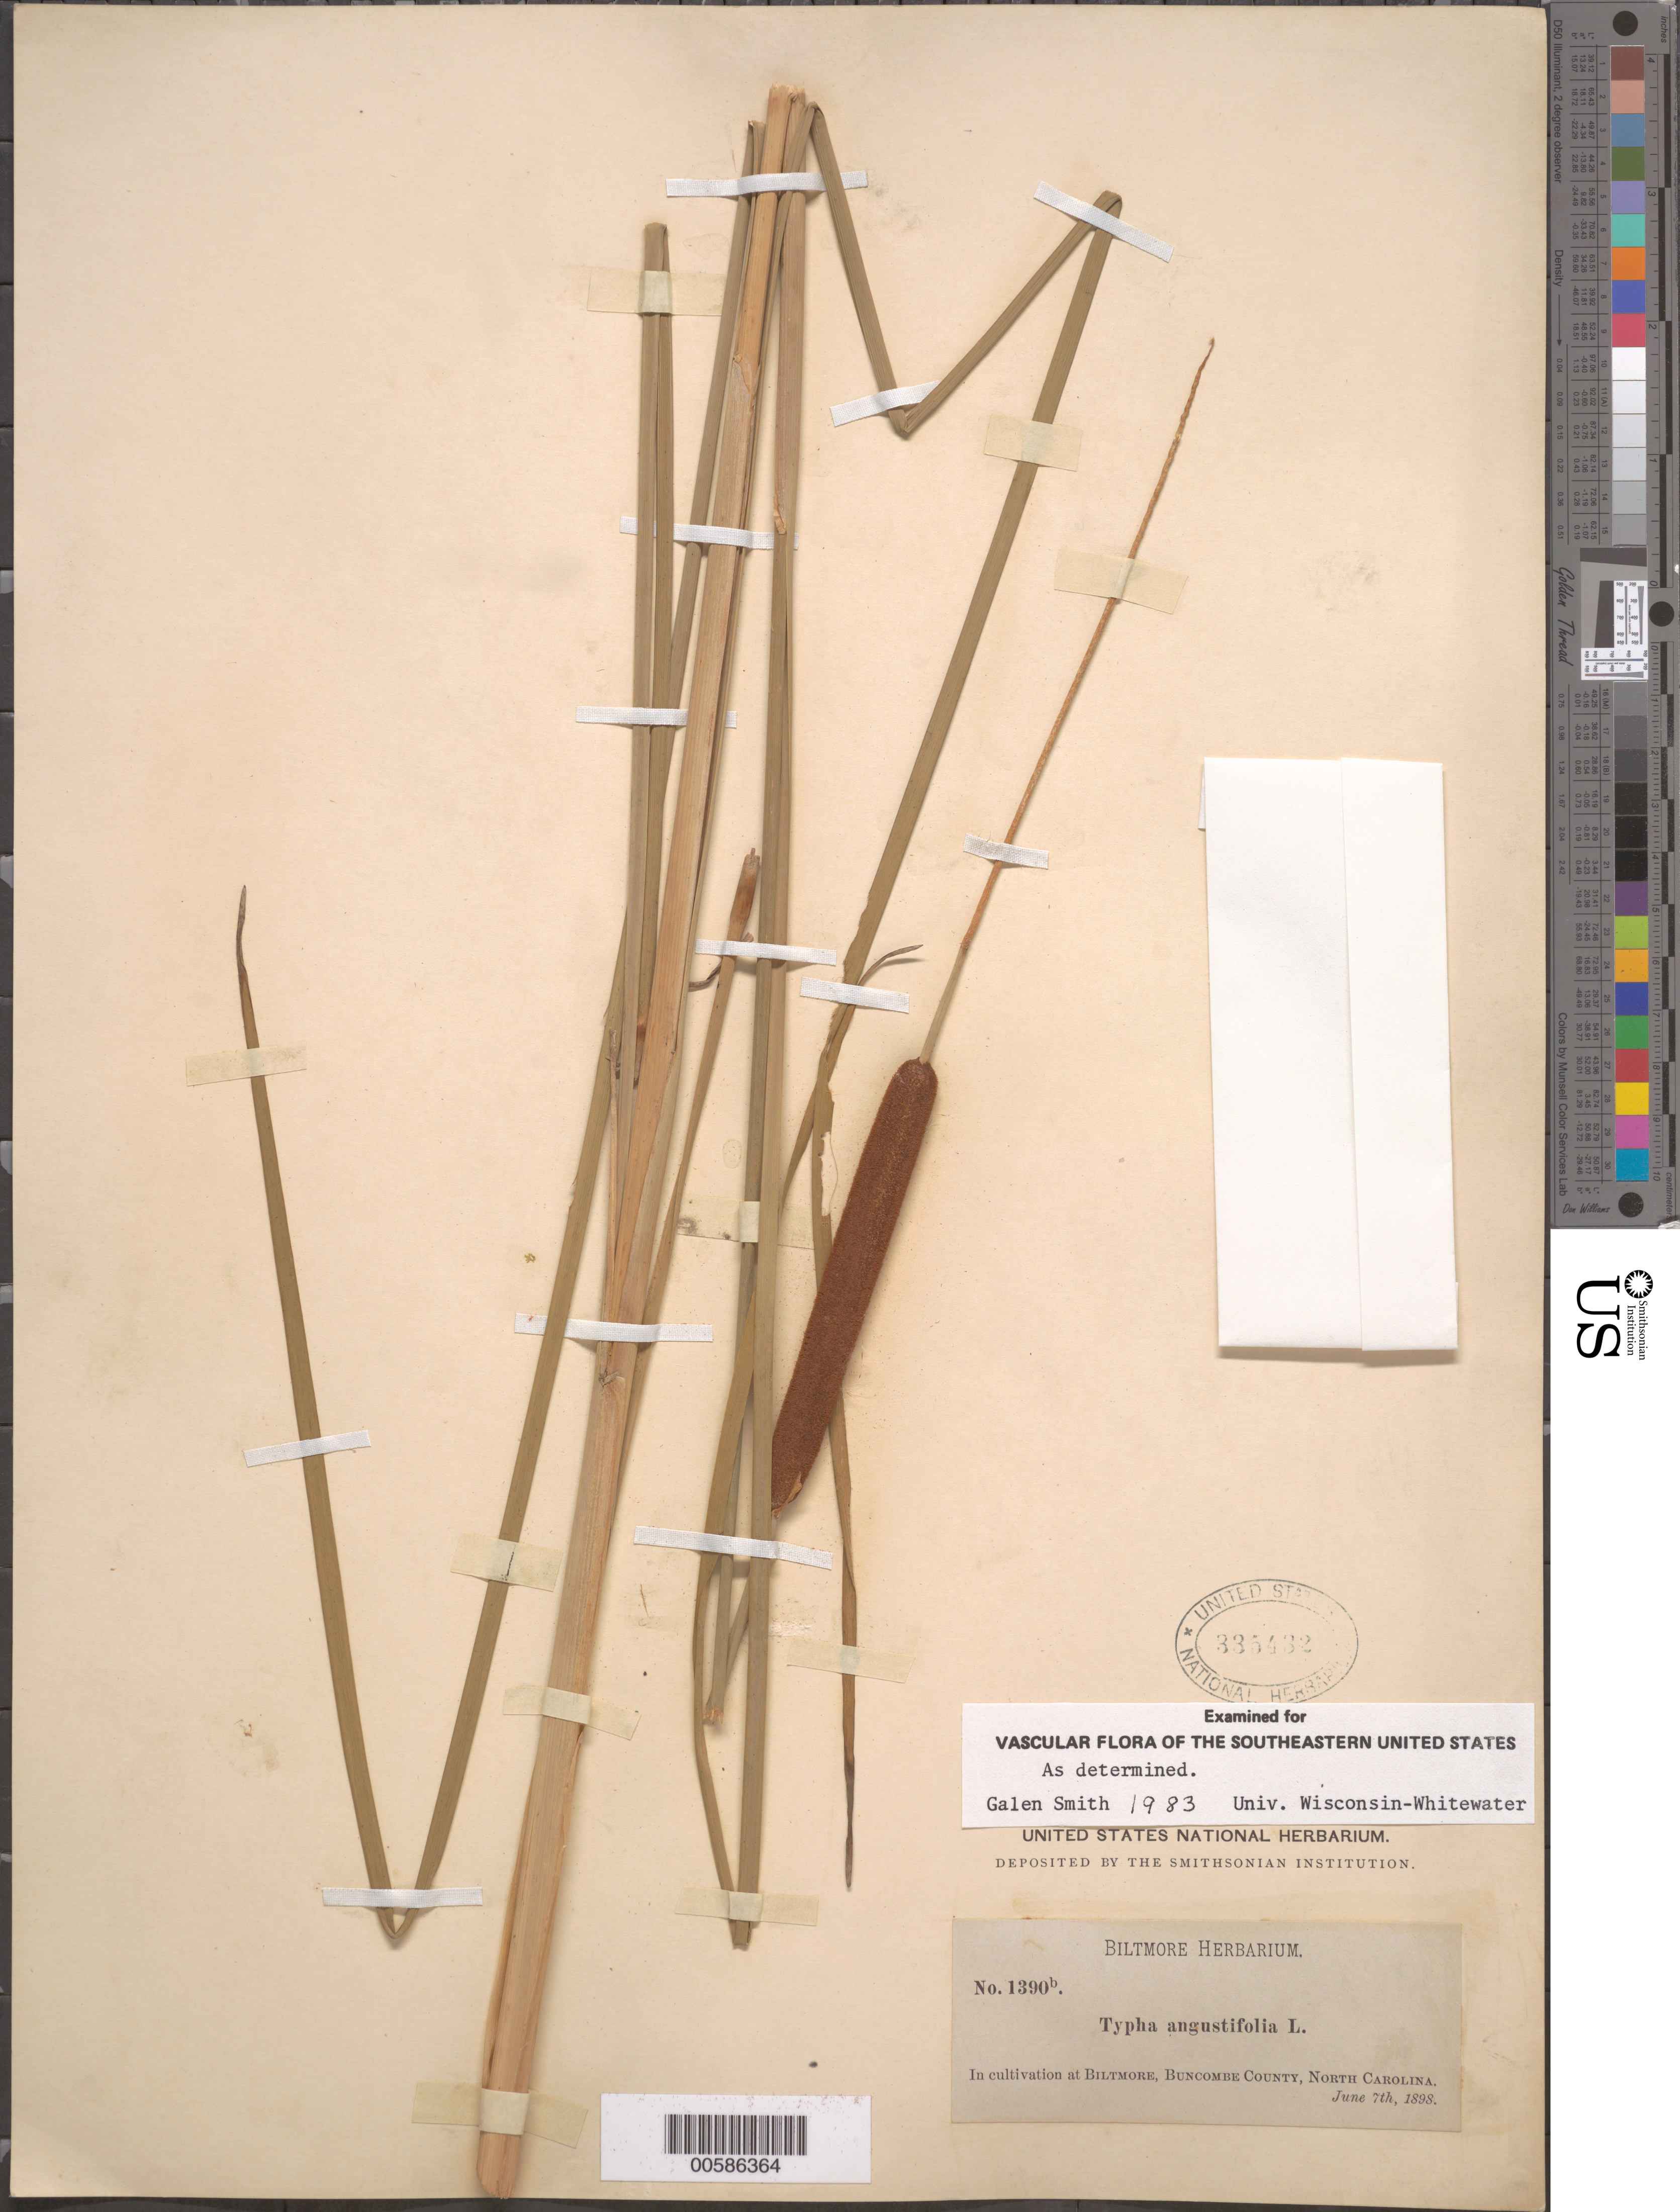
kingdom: Plantae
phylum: Tracheophyta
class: Liliopsida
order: Poales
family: Typhaceae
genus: Typha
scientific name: Typha angustifolia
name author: L.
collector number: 1390b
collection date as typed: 07 Jun 1898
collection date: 1898-06-07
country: United States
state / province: North Carolina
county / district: Buncombe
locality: Biltmore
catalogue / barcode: US 335432